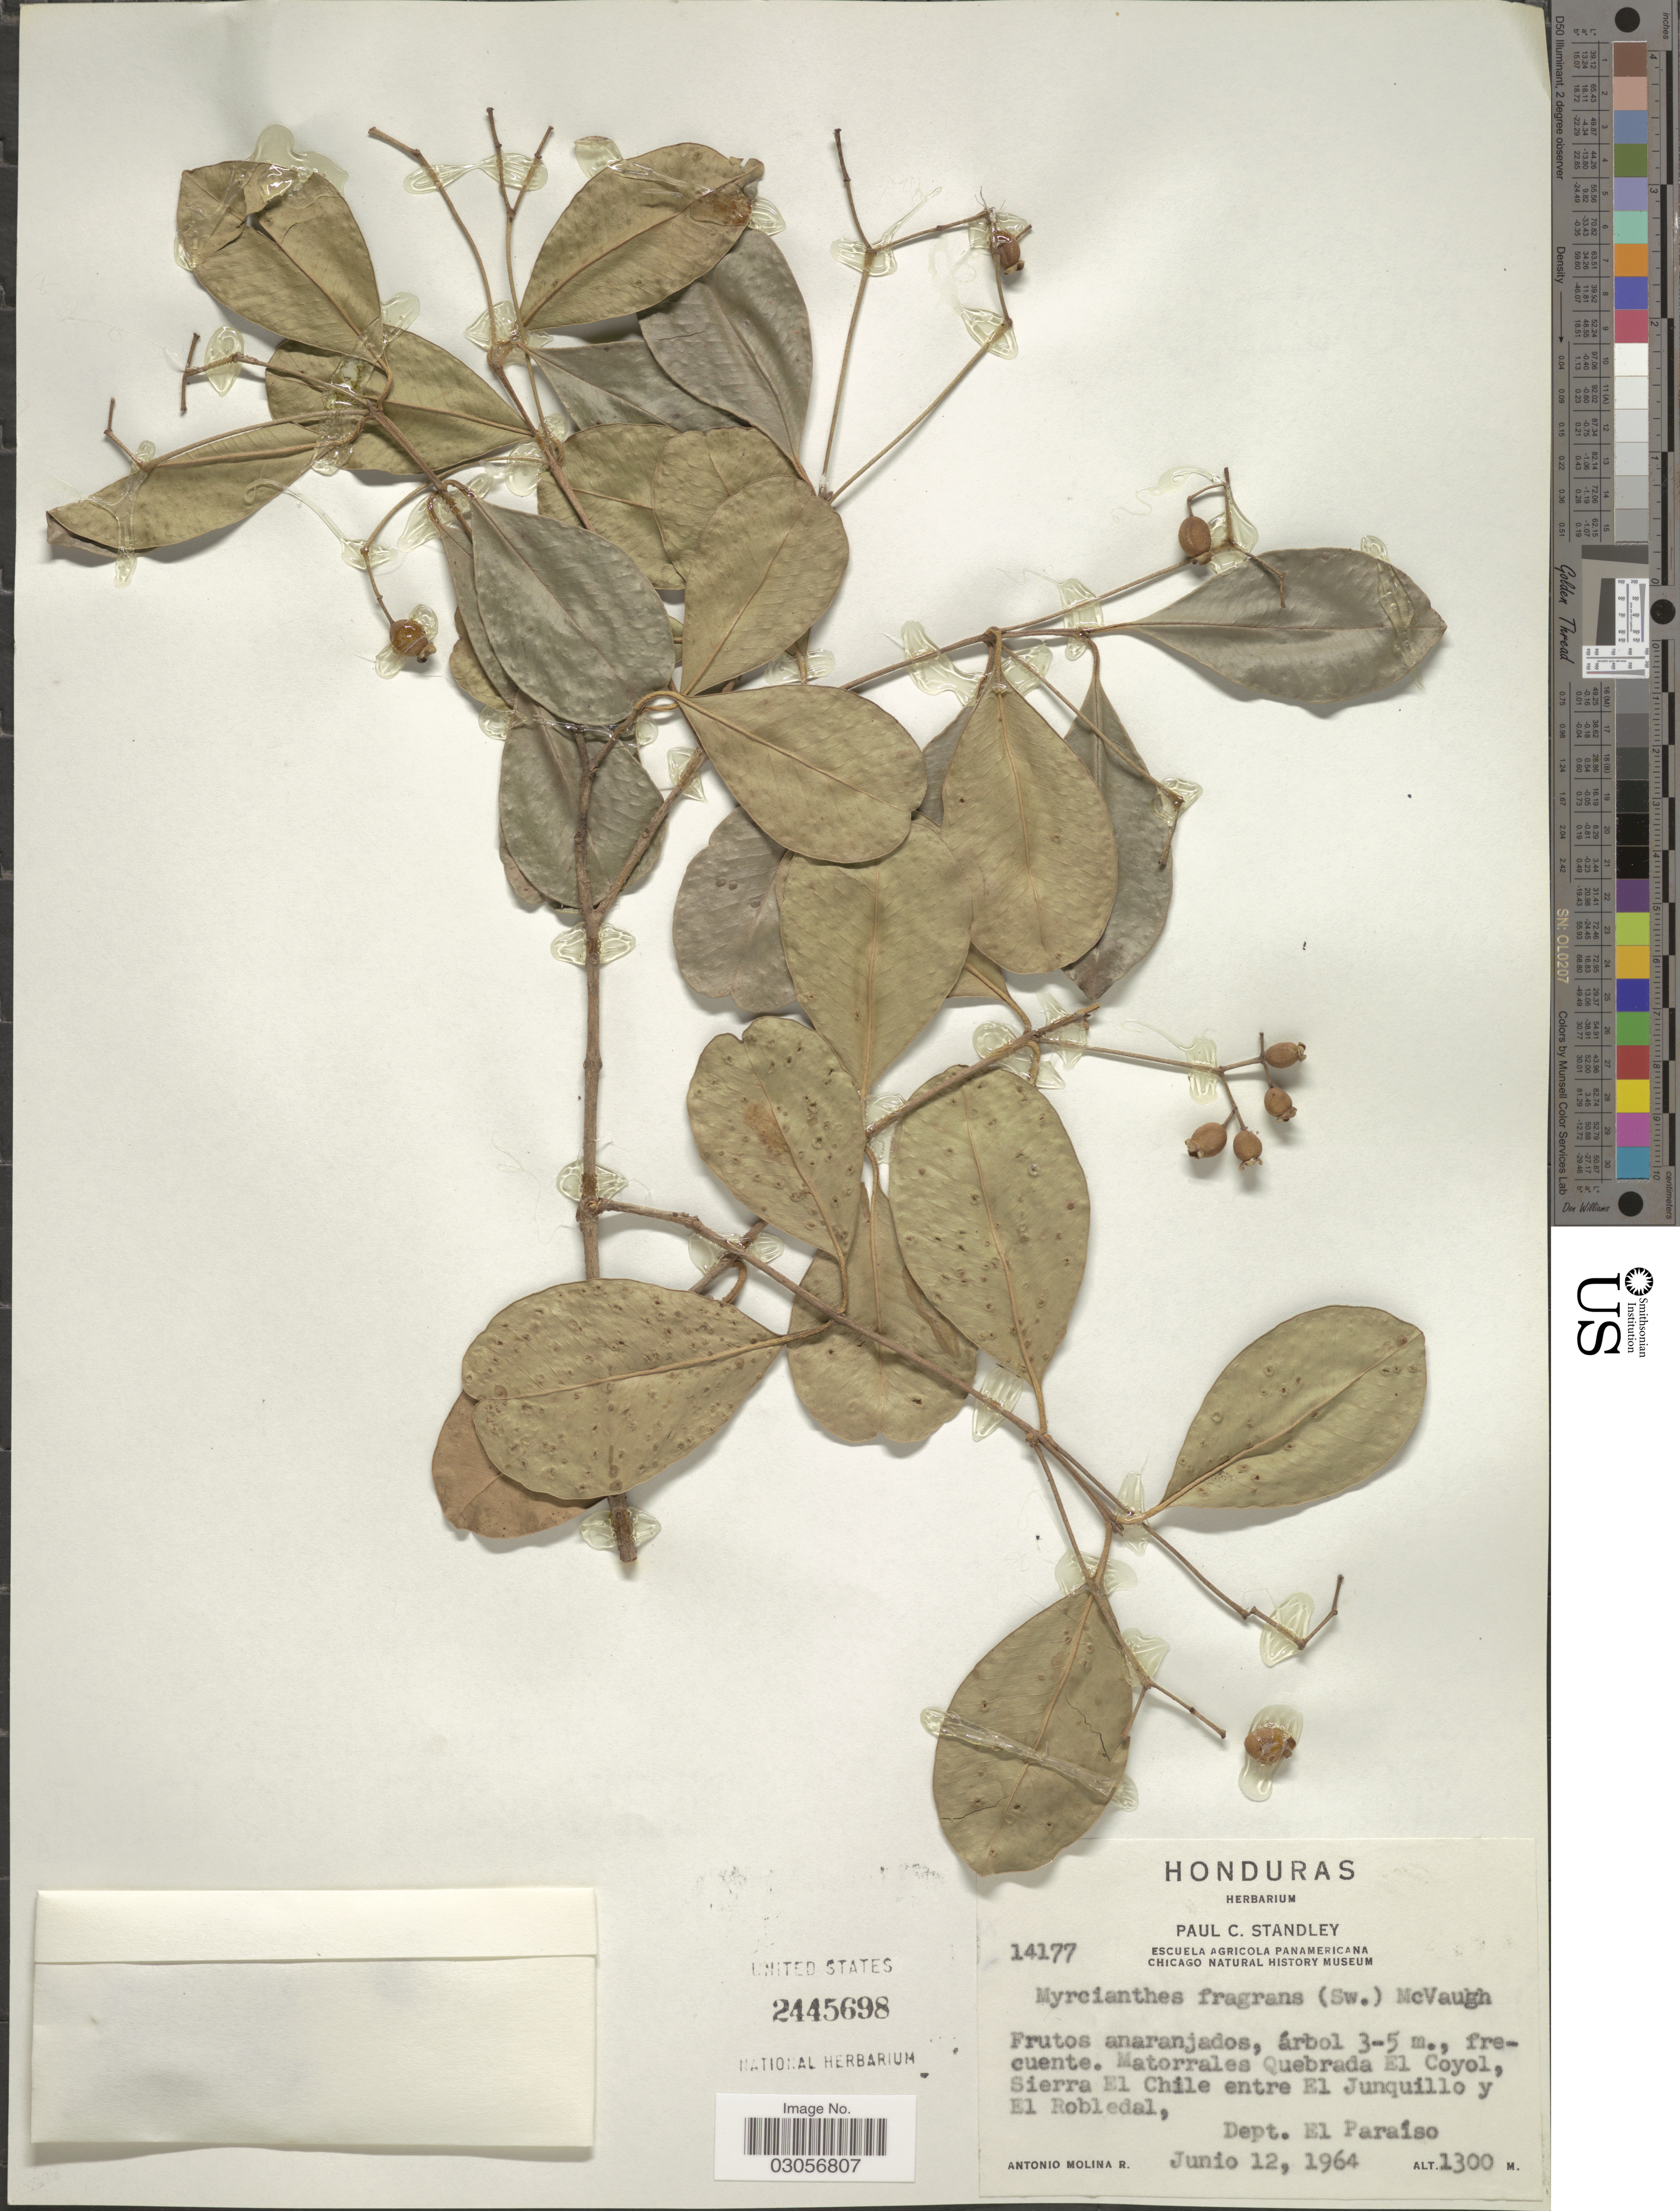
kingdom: Plantae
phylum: Tracheophyta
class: Magnoliopsida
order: Myrtales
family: Myrtaceae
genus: Myrcianthes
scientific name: Myrcianthes fragrans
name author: (Sw.) McVaugh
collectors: A. Molina R.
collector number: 14177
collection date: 1964-06-12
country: Honduras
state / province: El Paraíso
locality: Matorrales Quebrada El Coyol, Sierra El Chile entre El Junquillo y El Robledal, Dept. El Paraíso.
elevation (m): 1300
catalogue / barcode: US 2445698